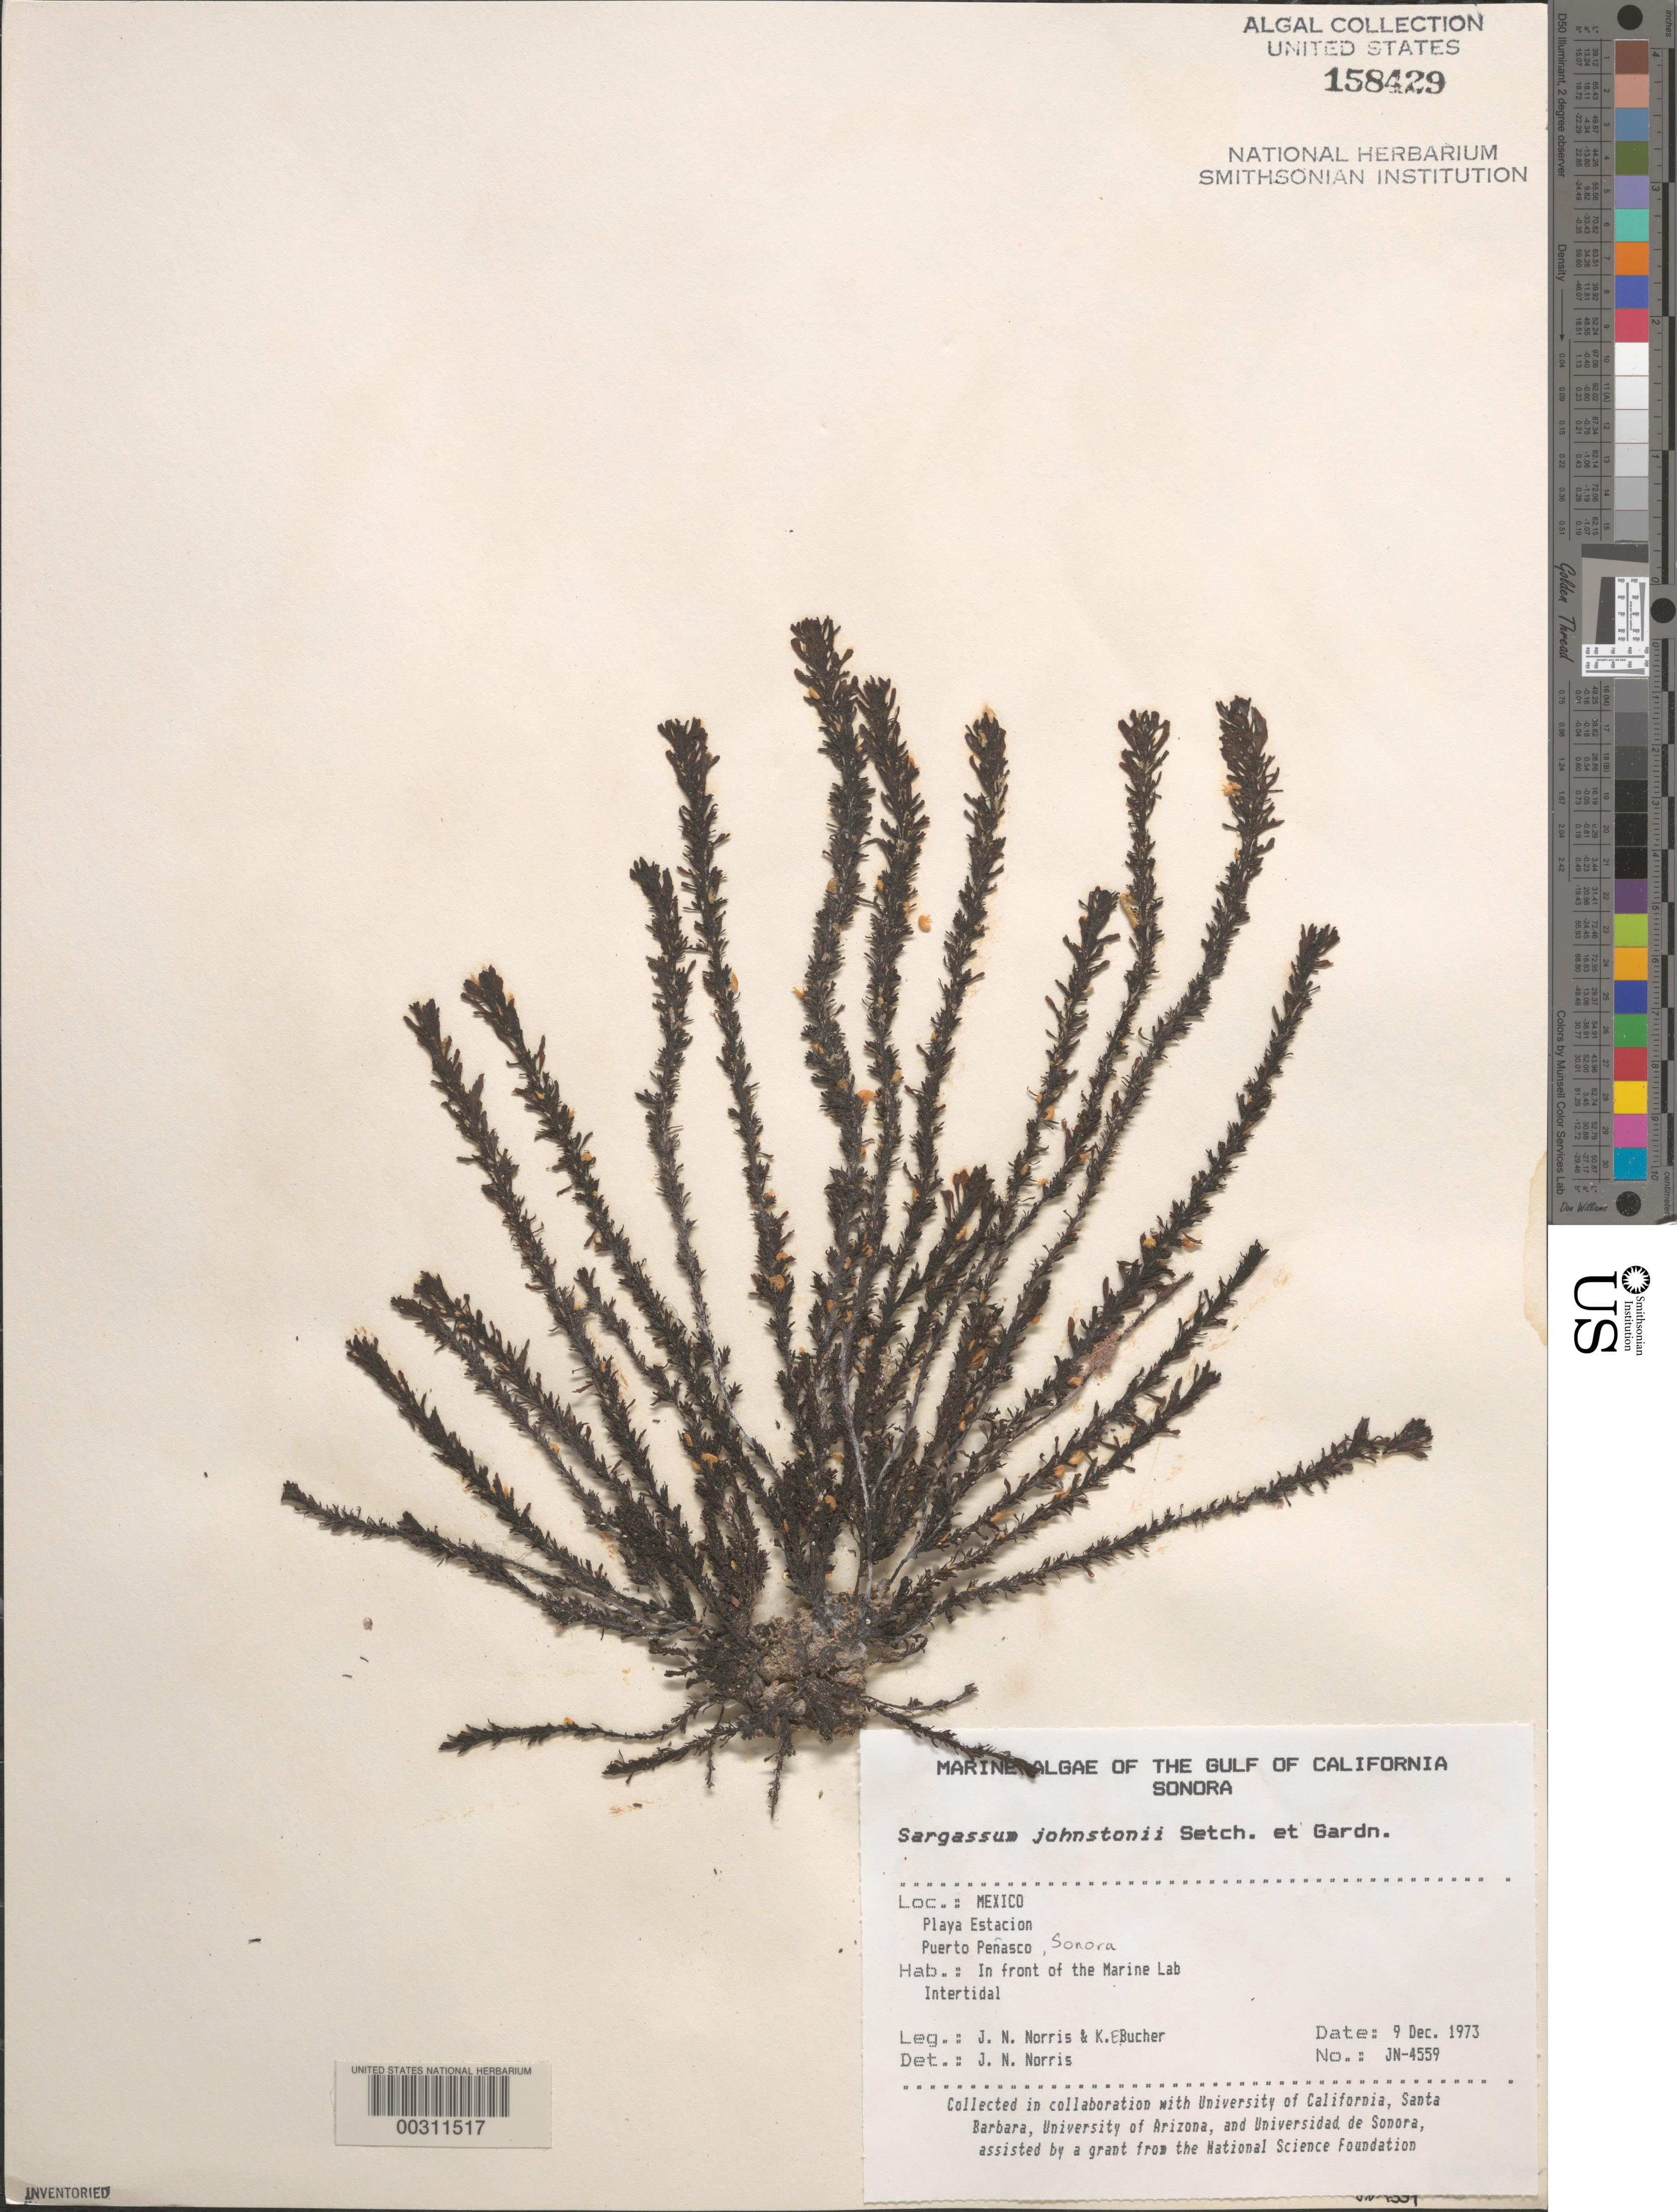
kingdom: Chromista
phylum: Ochrophyta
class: Phaeophyceae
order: Fucales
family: Sargassaceae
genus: Sargassum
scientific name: Sargassum johnstonii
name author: Setchell & N.L. Gardner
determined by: Norris, James N.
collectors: J. N. Norris & K. E. Bucher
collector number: JN-4559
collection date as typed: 09 Dec 1973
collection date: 1973-12-09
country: Mexico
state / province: Sonora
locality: Playa Estacion, Puerto Penasco, marine station shore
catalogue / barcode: US 158429